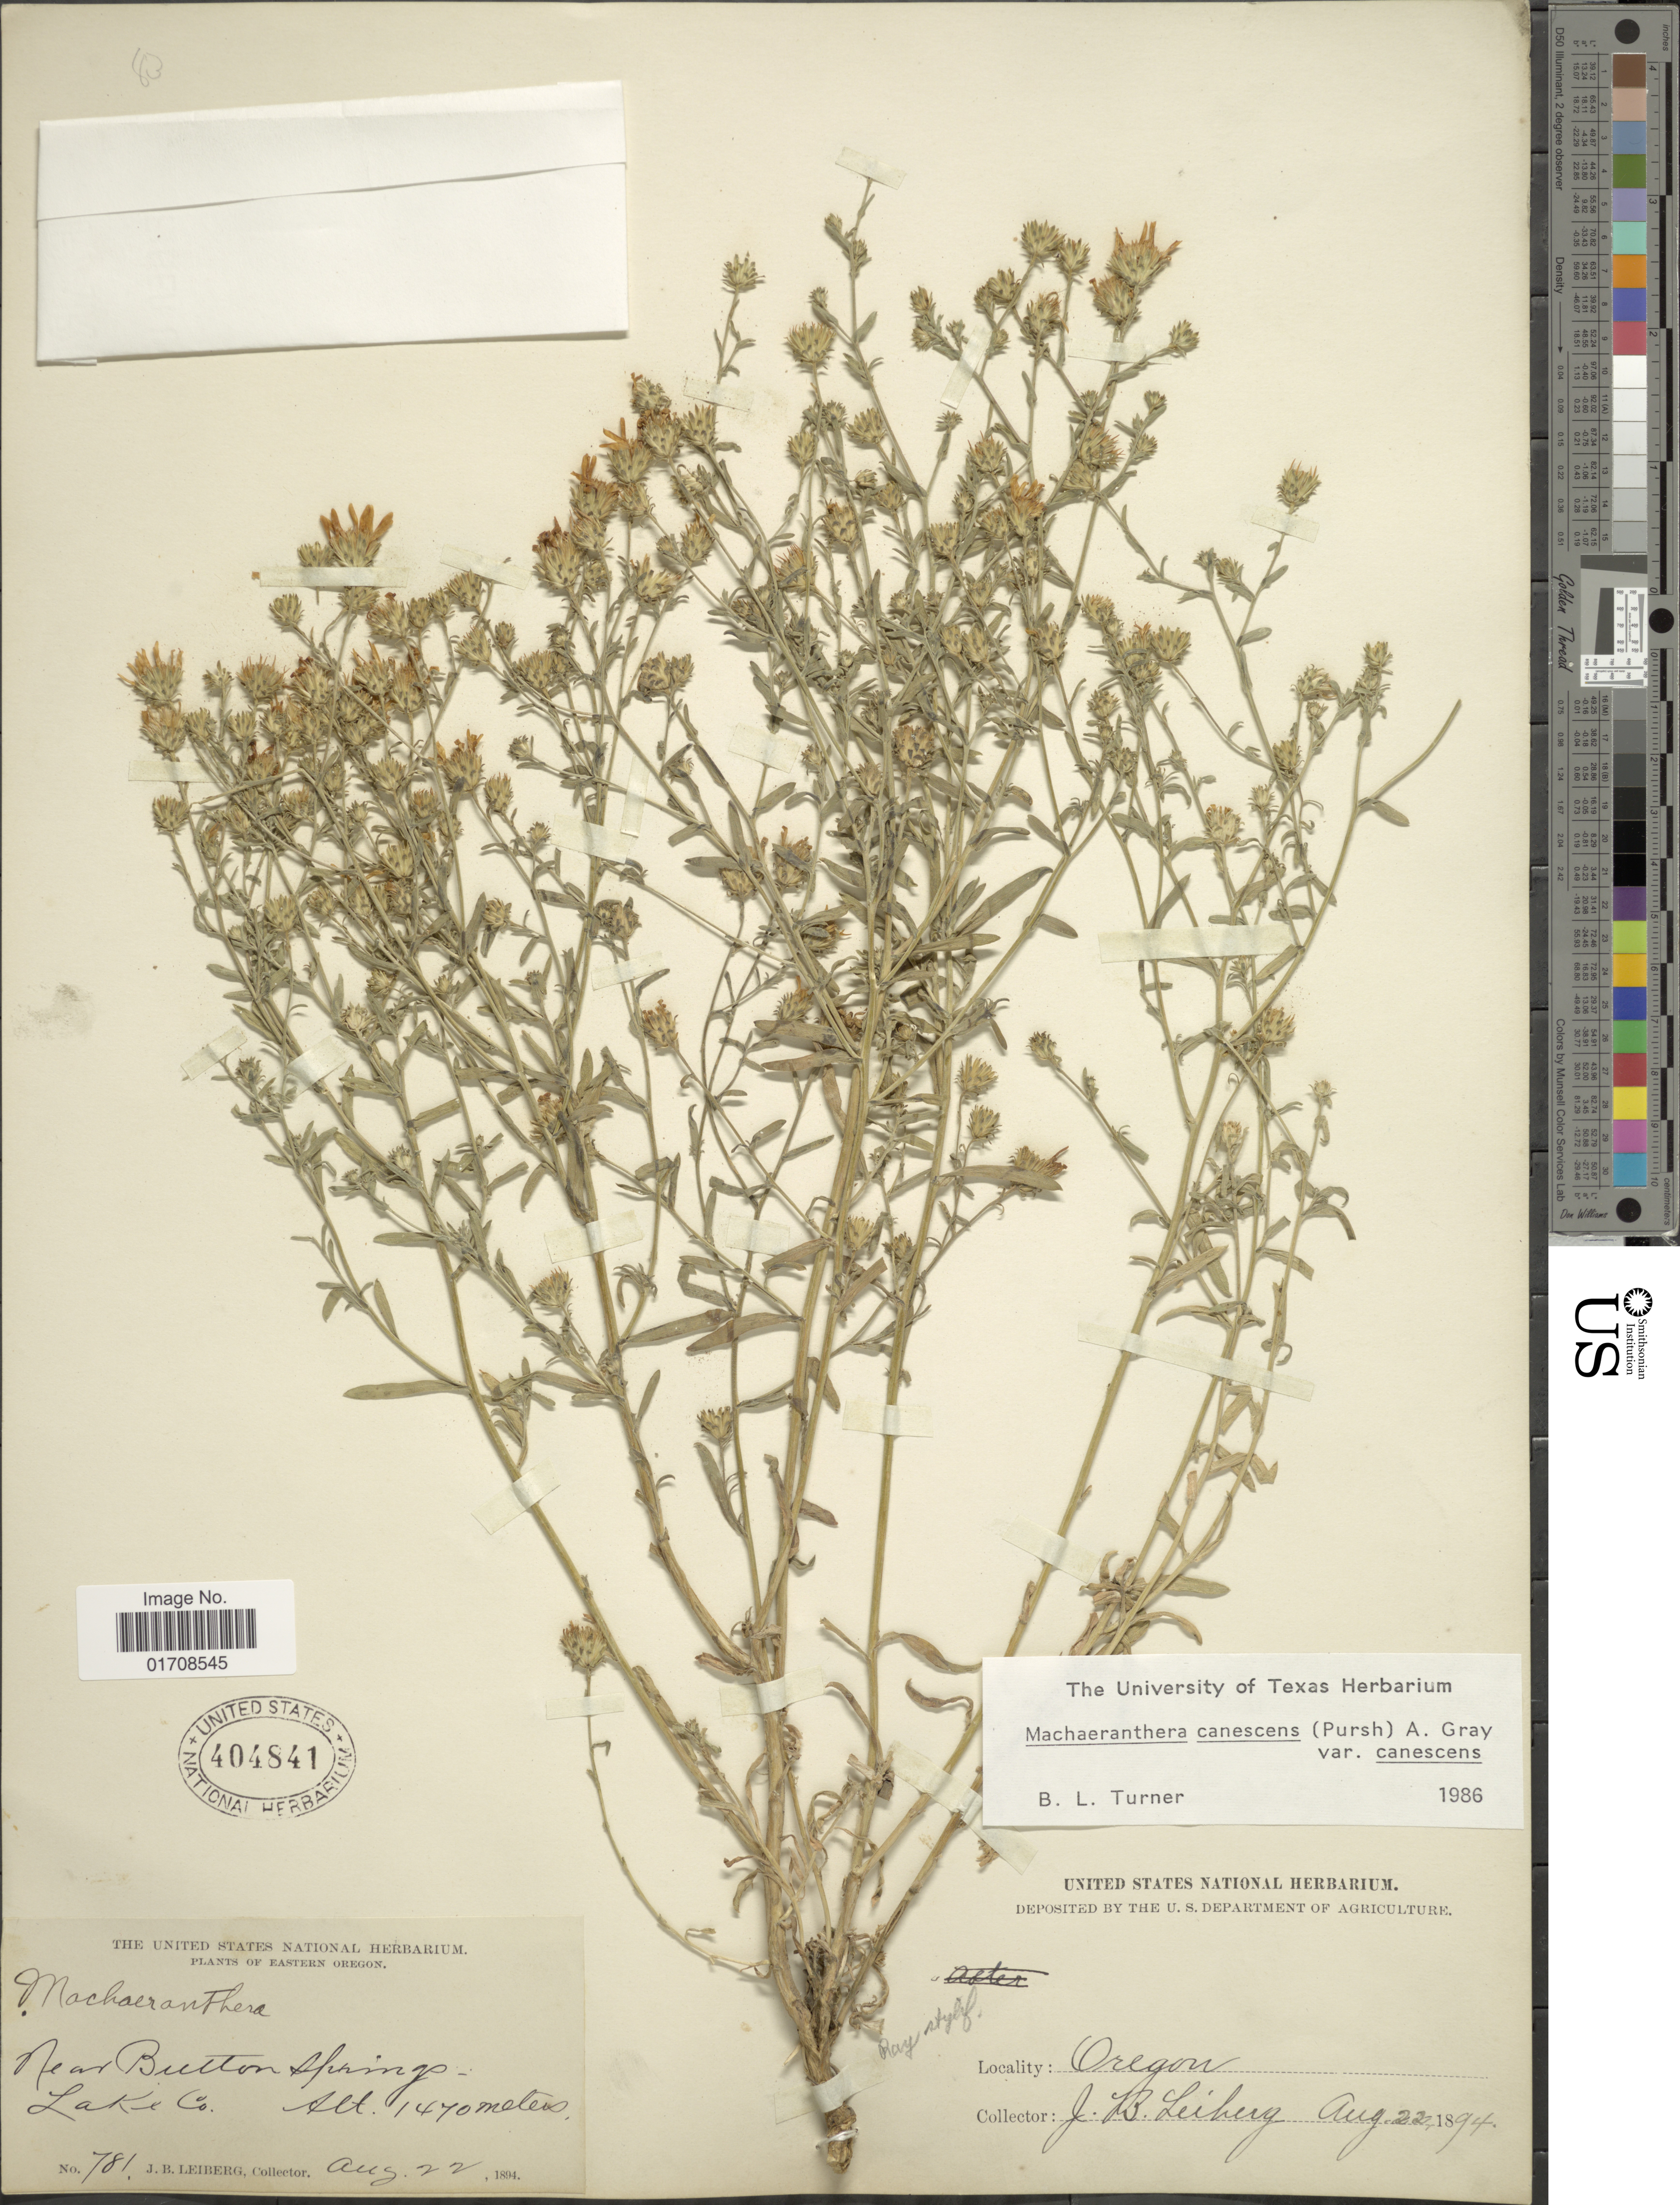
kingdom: Plantae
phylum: Tracheophyta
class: Magnoliopsida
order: Asterales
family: Asteraceae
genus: Machaeranthera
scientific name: Machaeranthera canescens var. canescens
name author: (Pursh) A. Gray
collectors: J. B. Leiberg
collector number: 781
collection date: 1894-08-22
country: United States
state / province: Oregon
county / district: Lake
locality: Eastern Oregon, near Button Springs, Lake Co.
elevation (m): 1470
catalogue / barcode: US 404841